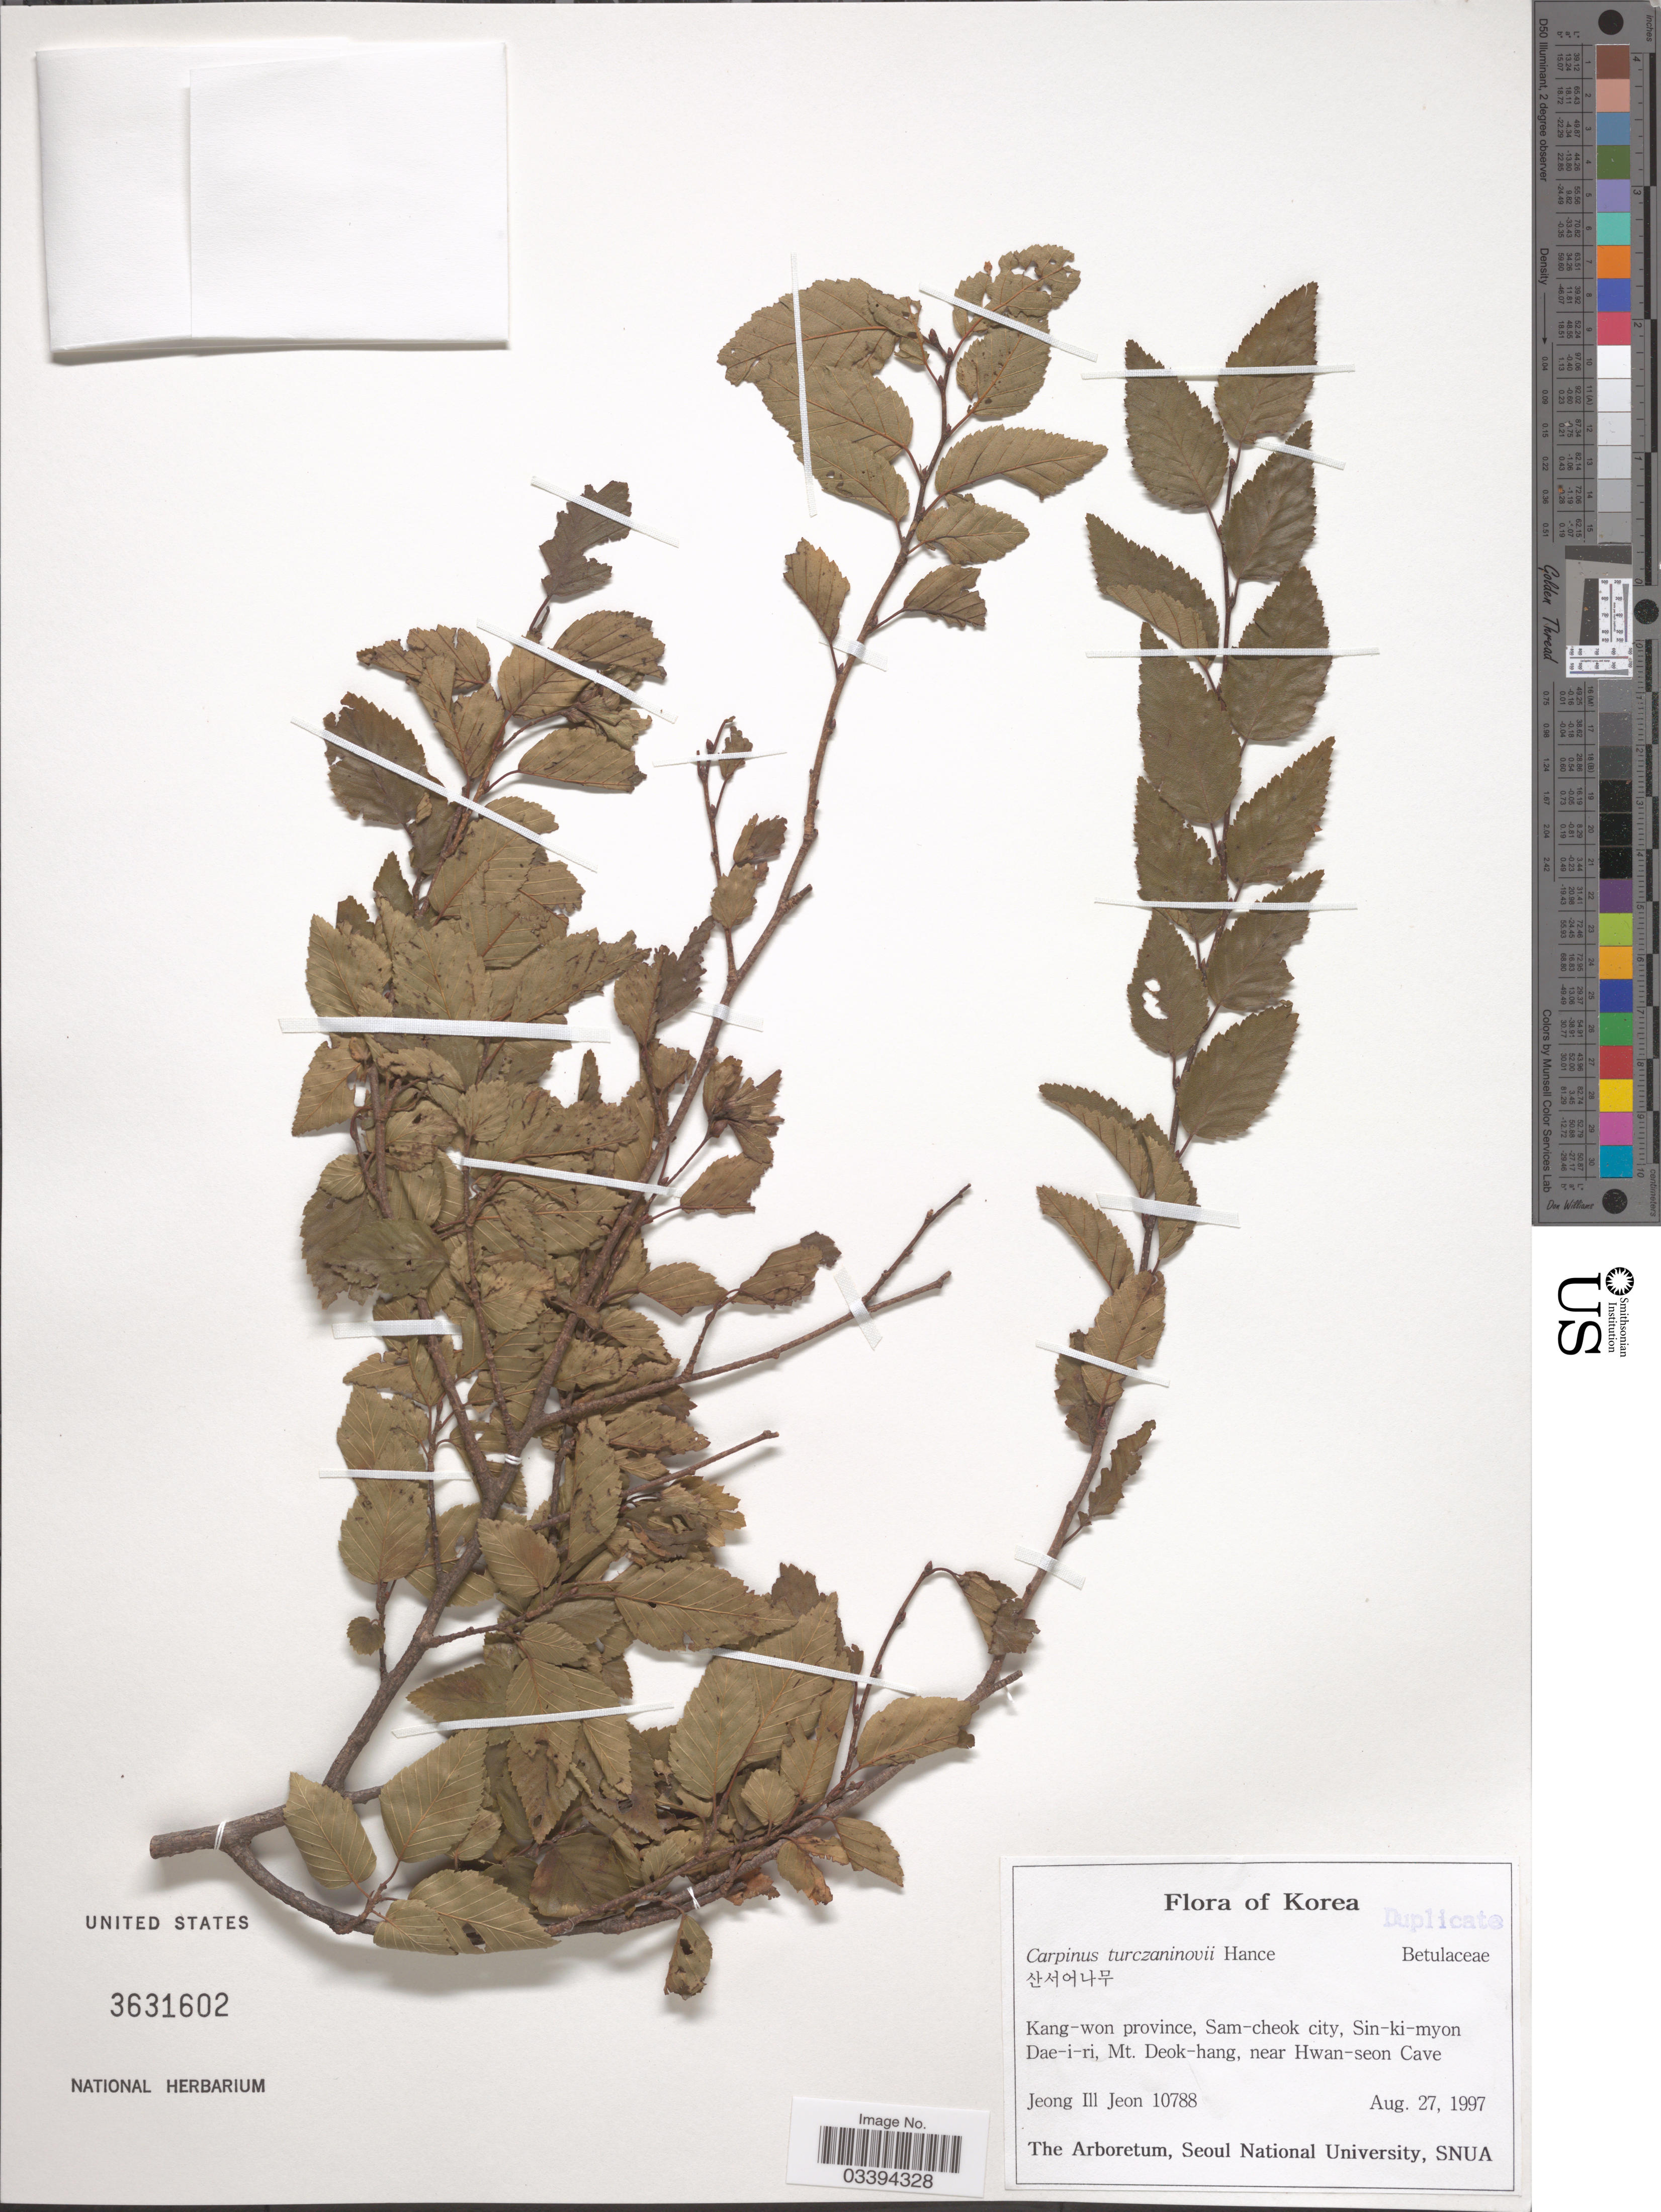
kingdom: Plantae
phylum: Tracheophyta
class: Magnoliopsida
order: Fagales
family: Betulaceae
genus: Carpinus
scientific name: Carpinus turczaninowii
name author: Hance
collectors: J. Jeon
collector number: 10788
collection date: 1997-08-27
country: North Korea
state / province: Kangwon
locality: Sam-cheok city, Sin-ki-myon Dae-i-ri, Mt. Deok-hang, near Hwan-seon Cave.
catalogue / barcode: US 3631602